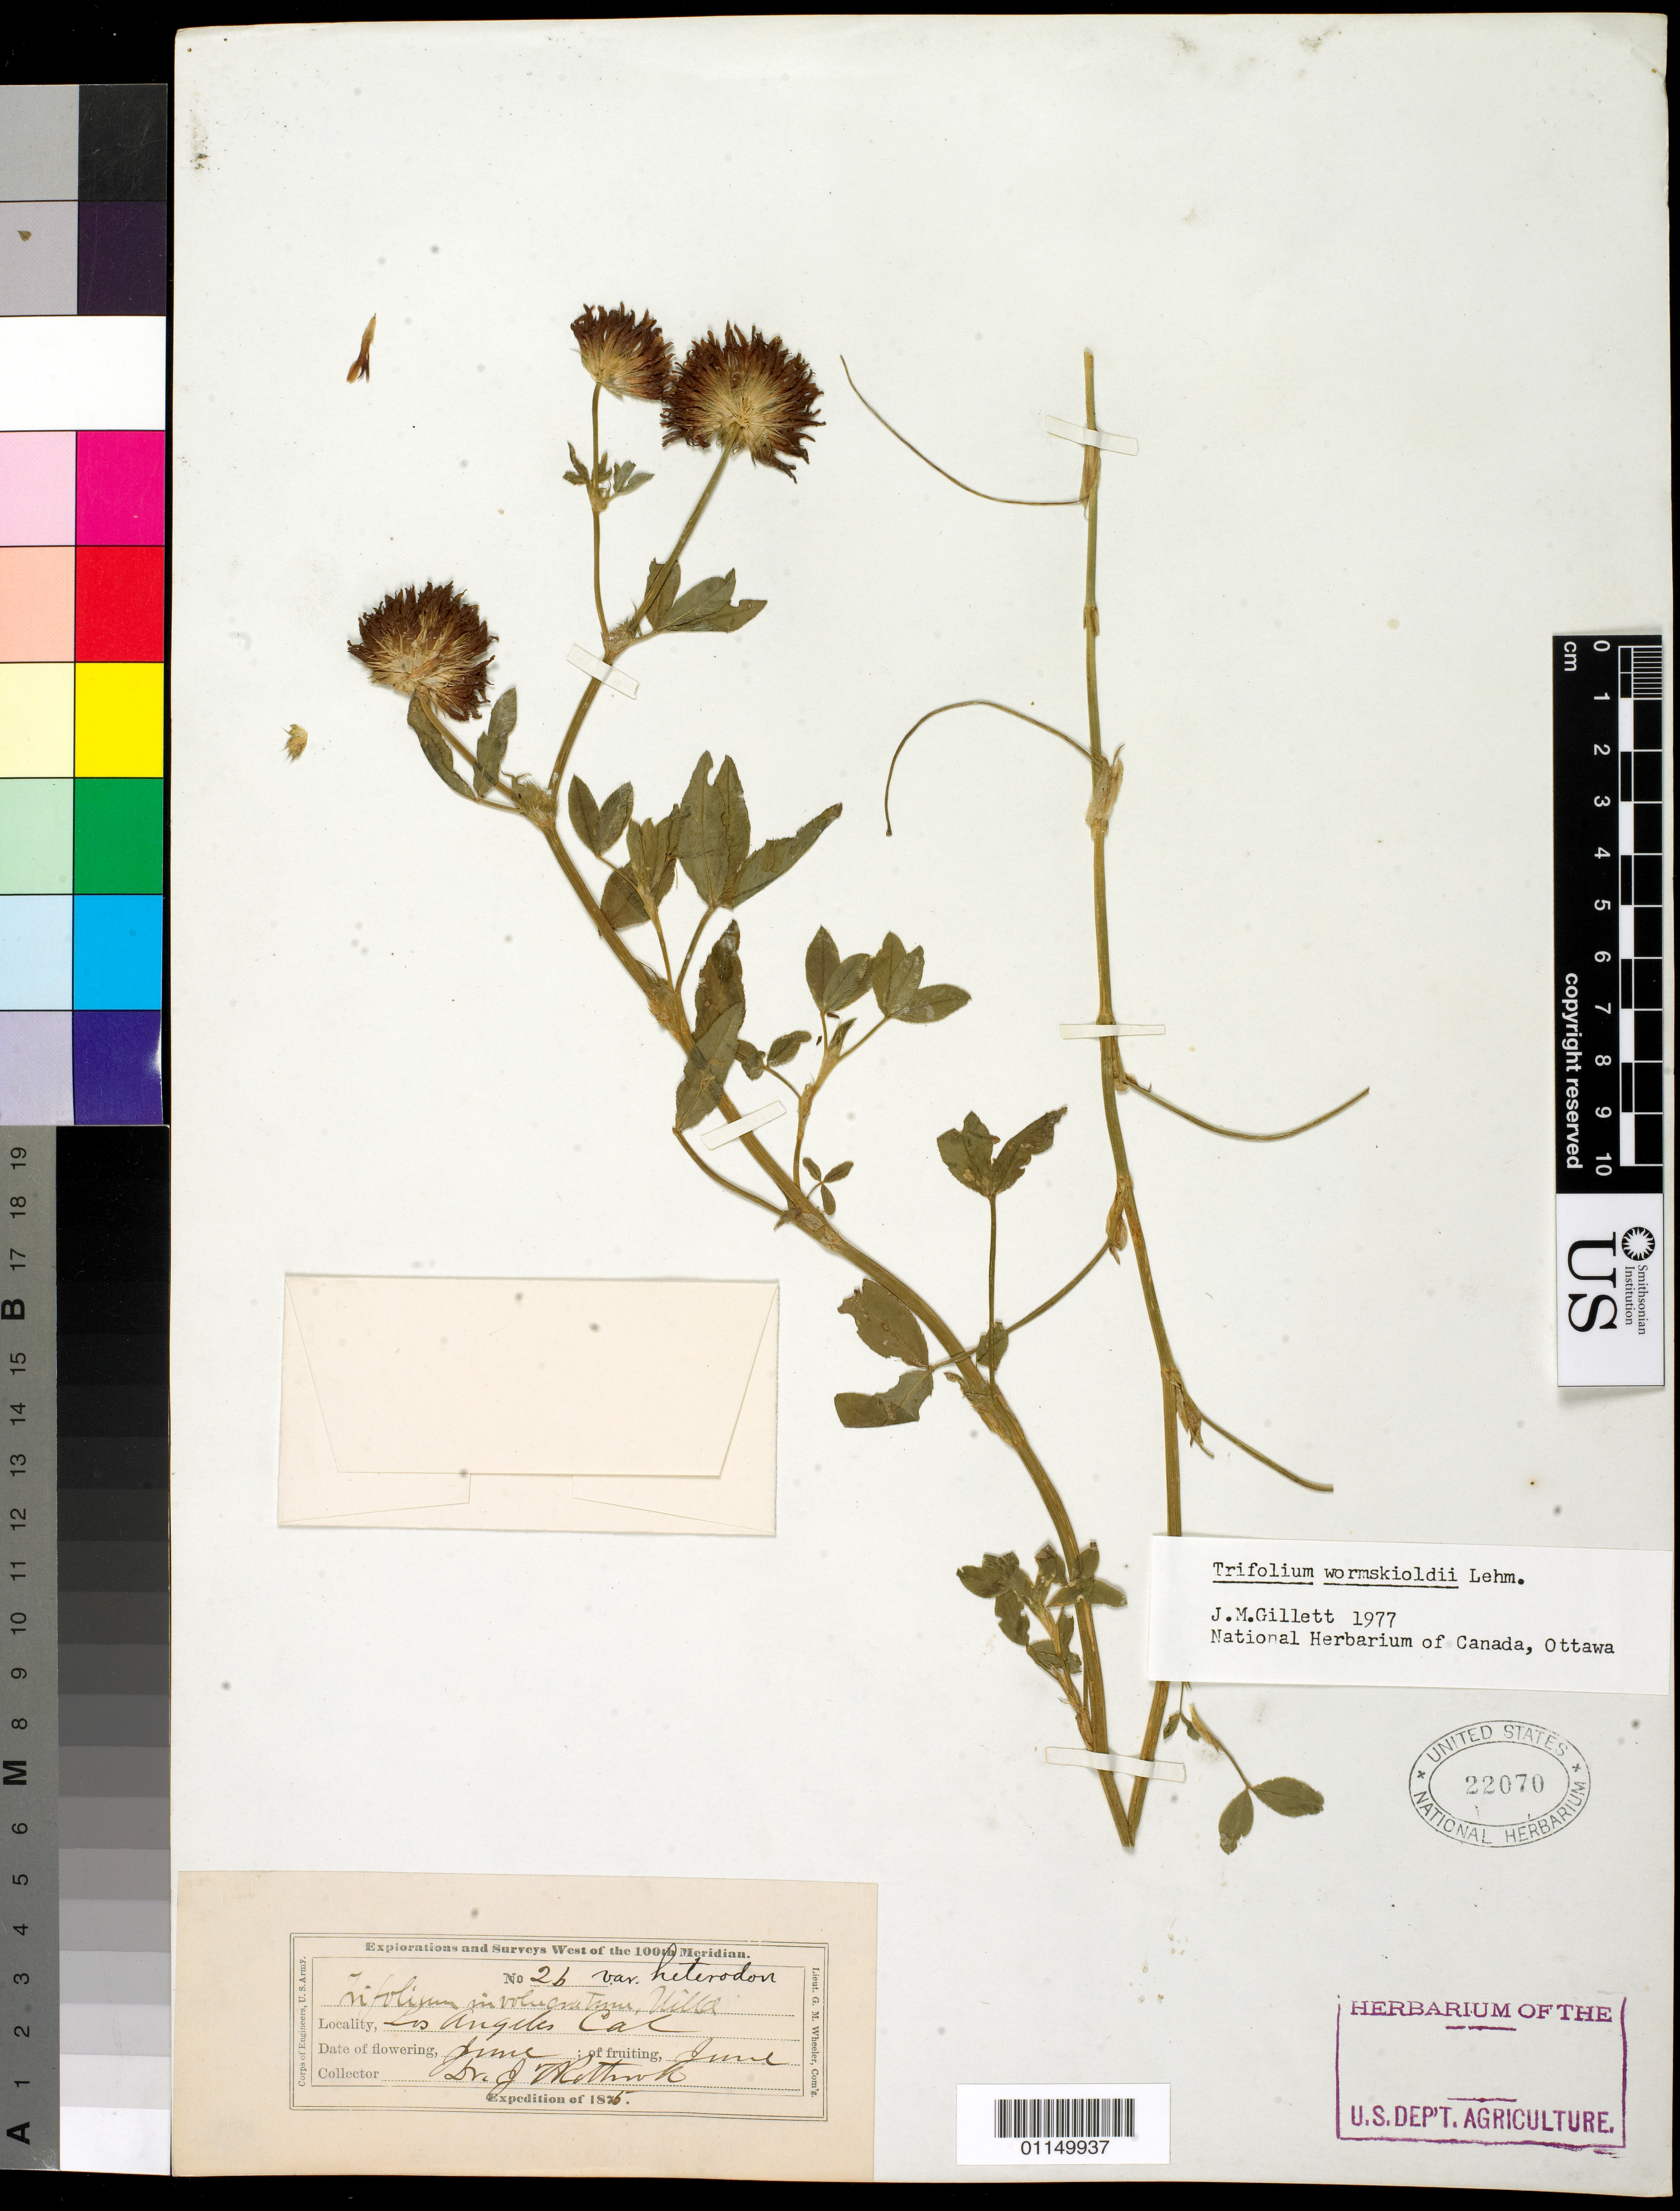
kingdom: Plantae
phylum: Tracheophyta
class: Magnoliopsida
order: Fabales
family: Fabaceae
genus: Trifolium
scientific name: Trifolium wormskioldii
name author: Lehm.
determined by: Gillett, J. M.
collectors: J. T. Rothrock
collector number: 26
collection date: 1875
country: United States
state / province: California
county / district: Los Angeles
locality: Los Angeles.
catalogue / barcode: US 22070